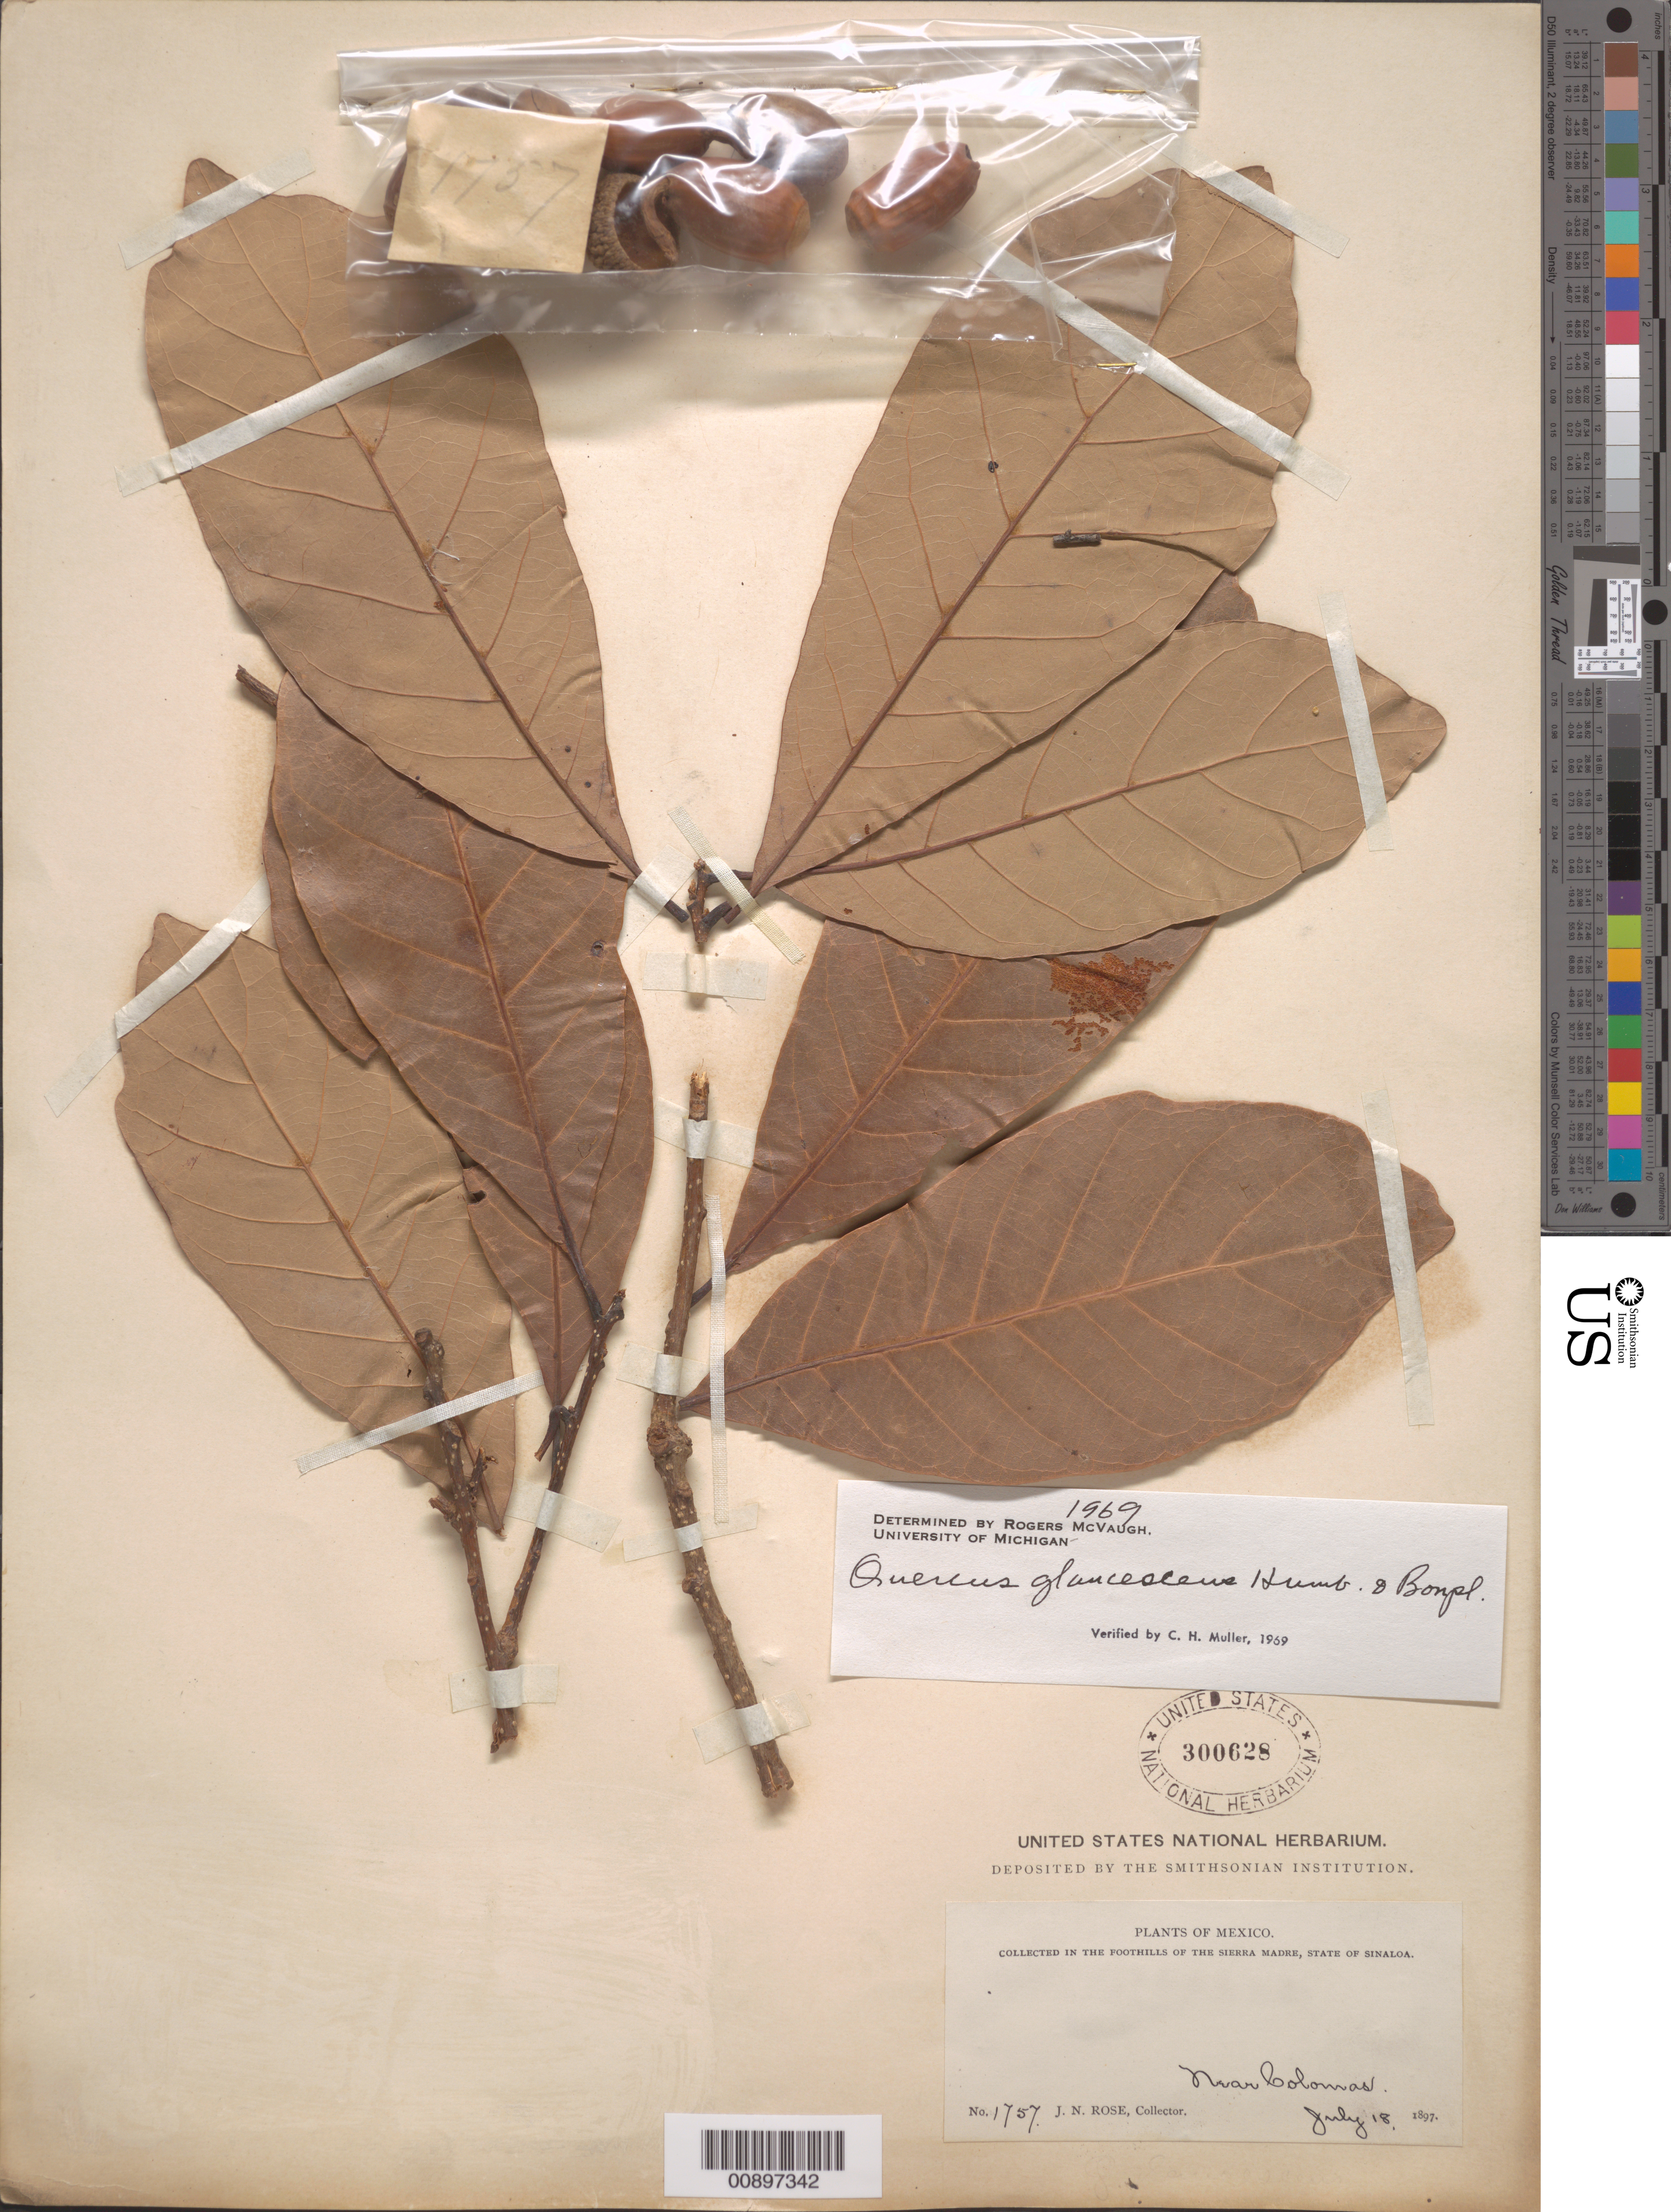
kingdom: Plantae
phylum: Tracheophyta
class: Magnoliopsida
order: Fagales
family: Fagaceae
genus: Quercus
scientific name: Quercus glaucescens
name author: Humb. & Bonpl.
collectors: J. N. Rose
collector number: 1757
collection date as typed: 18 Jul 1897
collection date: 1897-07-18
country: Mexico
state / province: Sinaloa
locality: Foothills of the Sierra Madre, Sinaloa.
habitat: Foothills of Sierra.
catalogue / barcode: US 300628